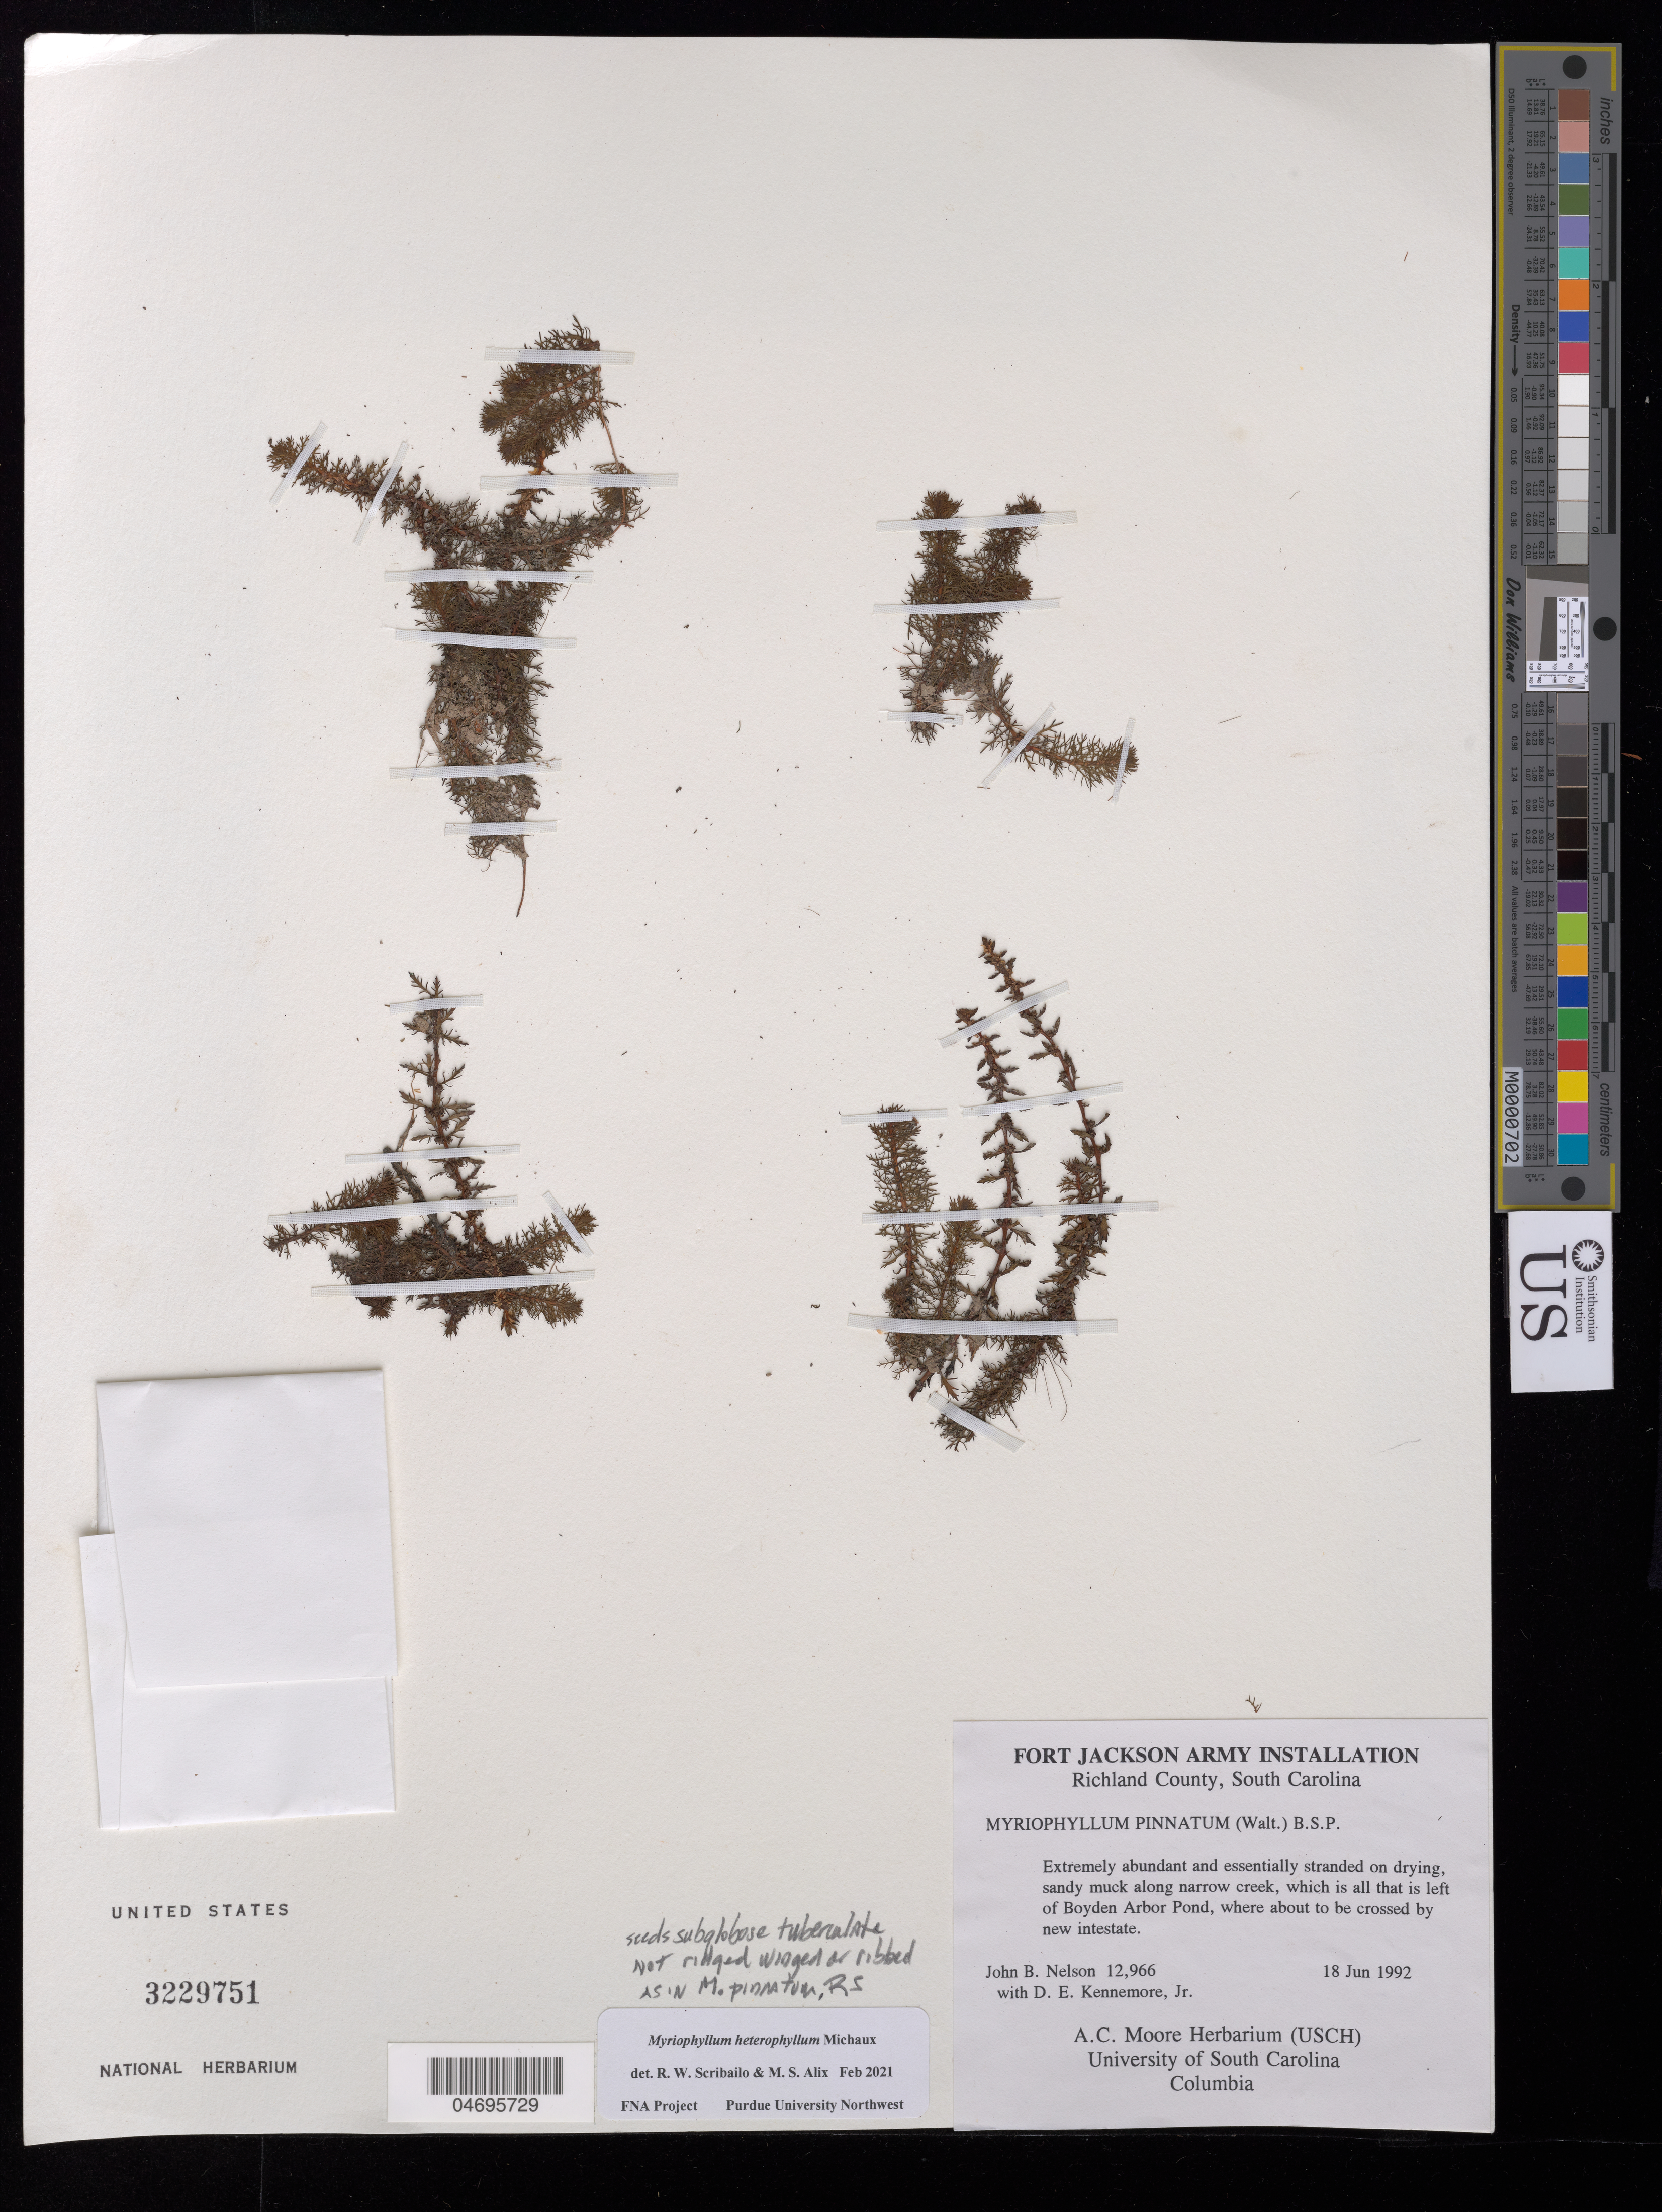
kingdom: Plantae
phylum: Tracheophyta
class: Magnoliopsida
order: Saxifragales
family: Haloragaceae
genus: Myriophyllum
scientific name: Myriophyllum heterophyllum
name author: Michx.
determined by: Scribailo, R. W.; Alix, M. S.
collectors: J. B. Nelson & D. Kennemore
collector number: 12,966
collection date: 1992-06-18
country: United States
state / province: South Carolina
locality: Richland County. Boyden Arbor Pond, where about to be crossed by new interstate.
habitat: Essentially stranded on drying, sandy muck along narrow creek, which is all that is left of Boyden Arbor Pond, where about to be crossed by new intestate [sic].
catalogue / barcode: US 3229751